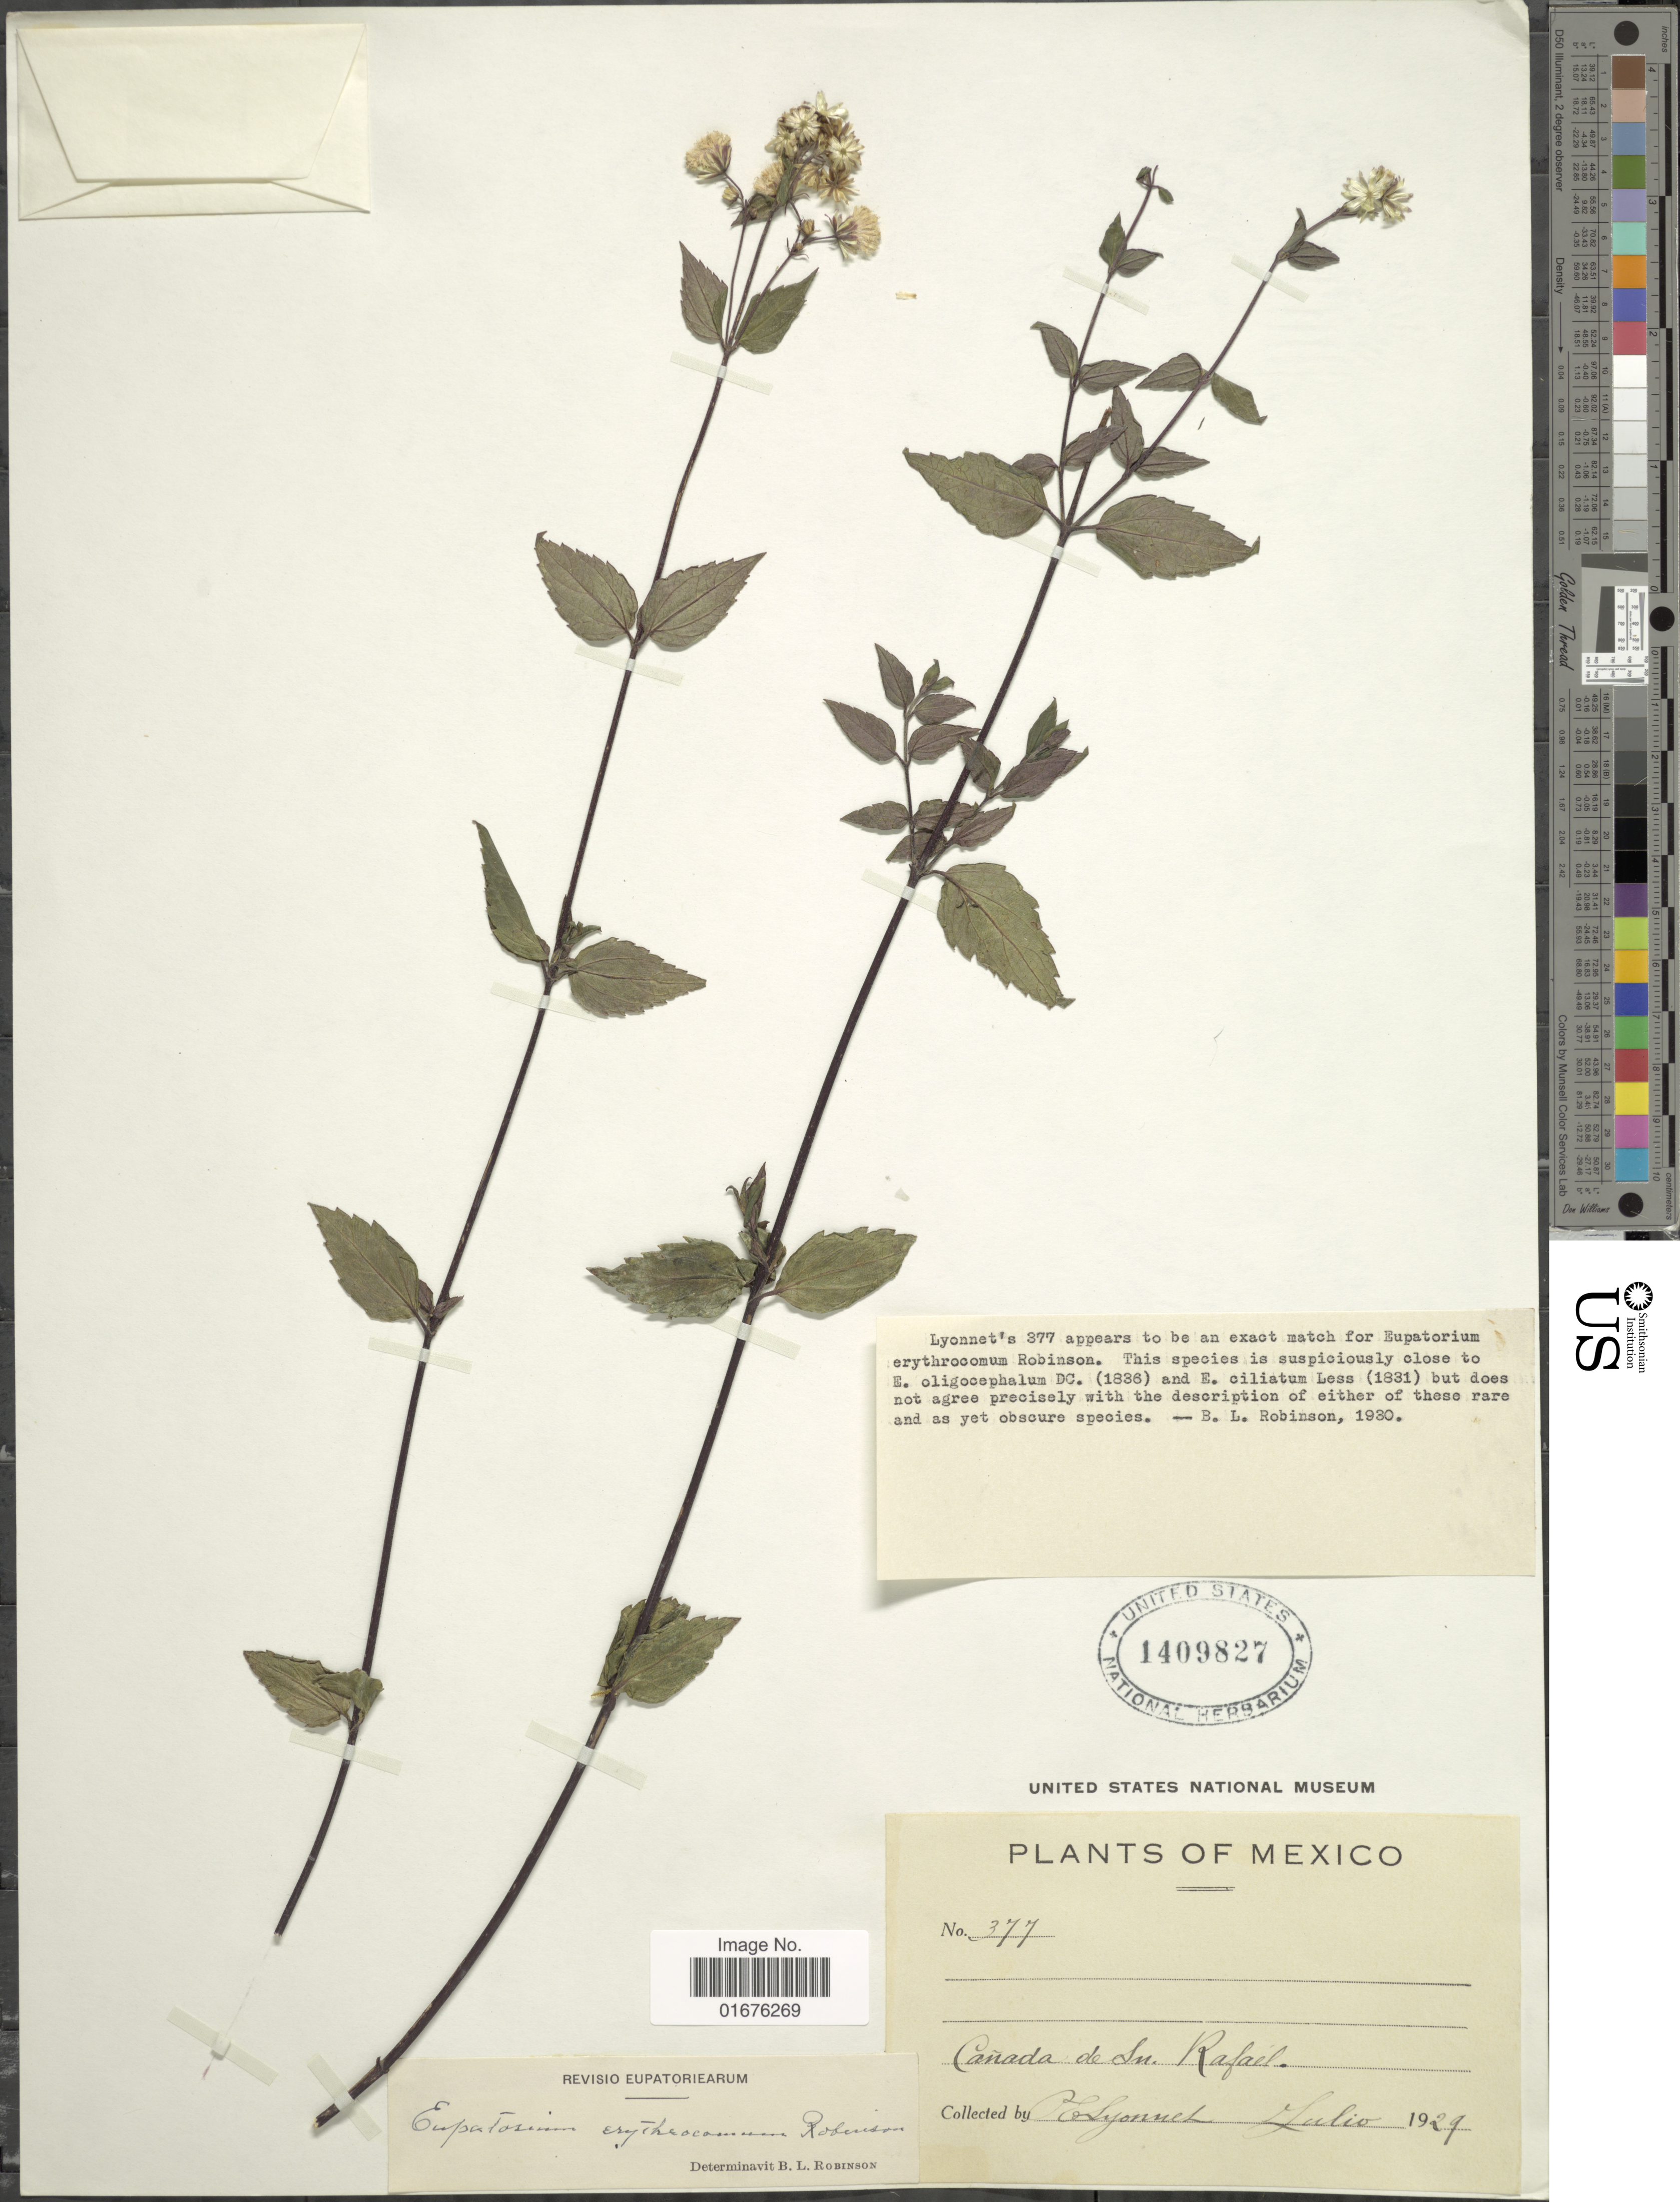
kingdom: Plantae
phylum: Tracheophyta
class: Magnoliopsida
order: Asterales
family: Asteraceae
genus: Ageratina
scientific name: Ageratina oligocephala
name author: (DC.) R.M. King & H. Rob.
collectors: P. Lyonnet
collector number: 377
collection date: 1929-07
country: Mexico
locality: Cañade de Sn. Rafael.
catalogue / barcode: US 1409827